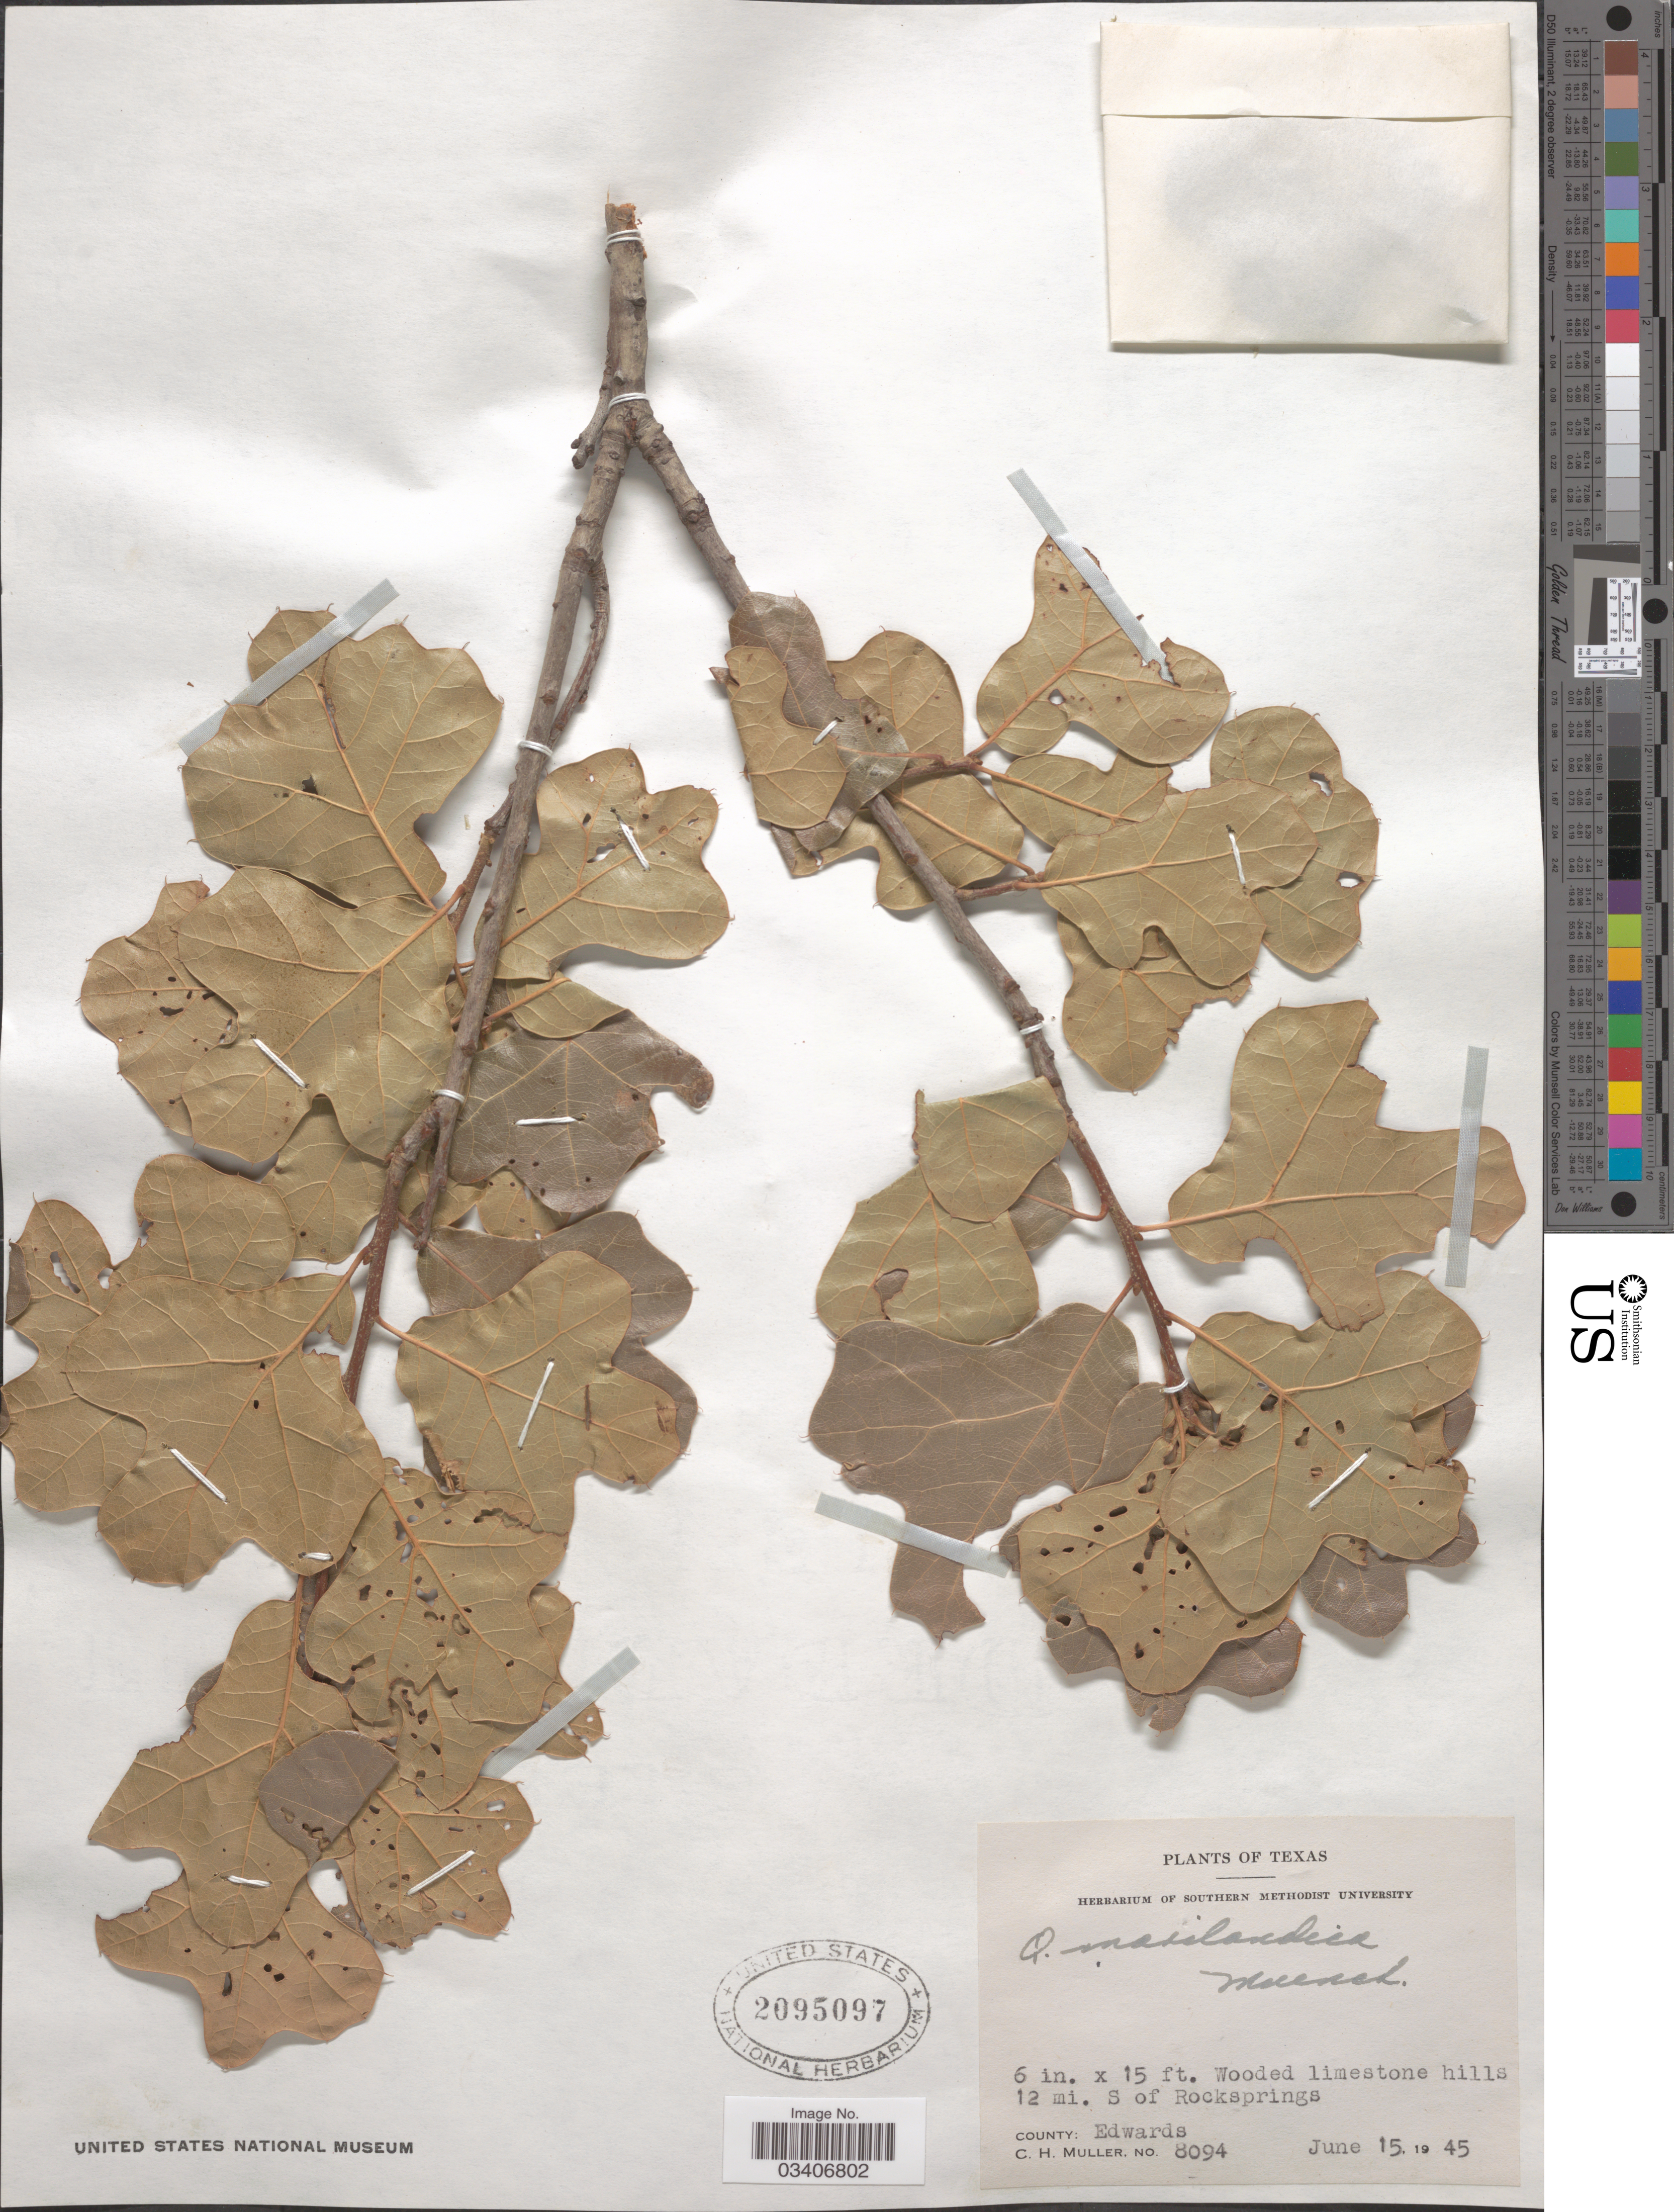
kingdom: Plantae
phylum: Tracheophyta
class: Magnoliopsida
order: Fagales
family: Fagaceae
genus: Quercus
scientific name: Quercus marilandica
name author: (L.) Münchh.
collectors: C. H. Mueller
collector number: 8094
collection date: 1945-06-15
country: United States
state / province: Texas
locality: Wooded limestone hills 12 mi. S of Rocksprings. County: Edwards.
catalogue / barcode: US 2095097